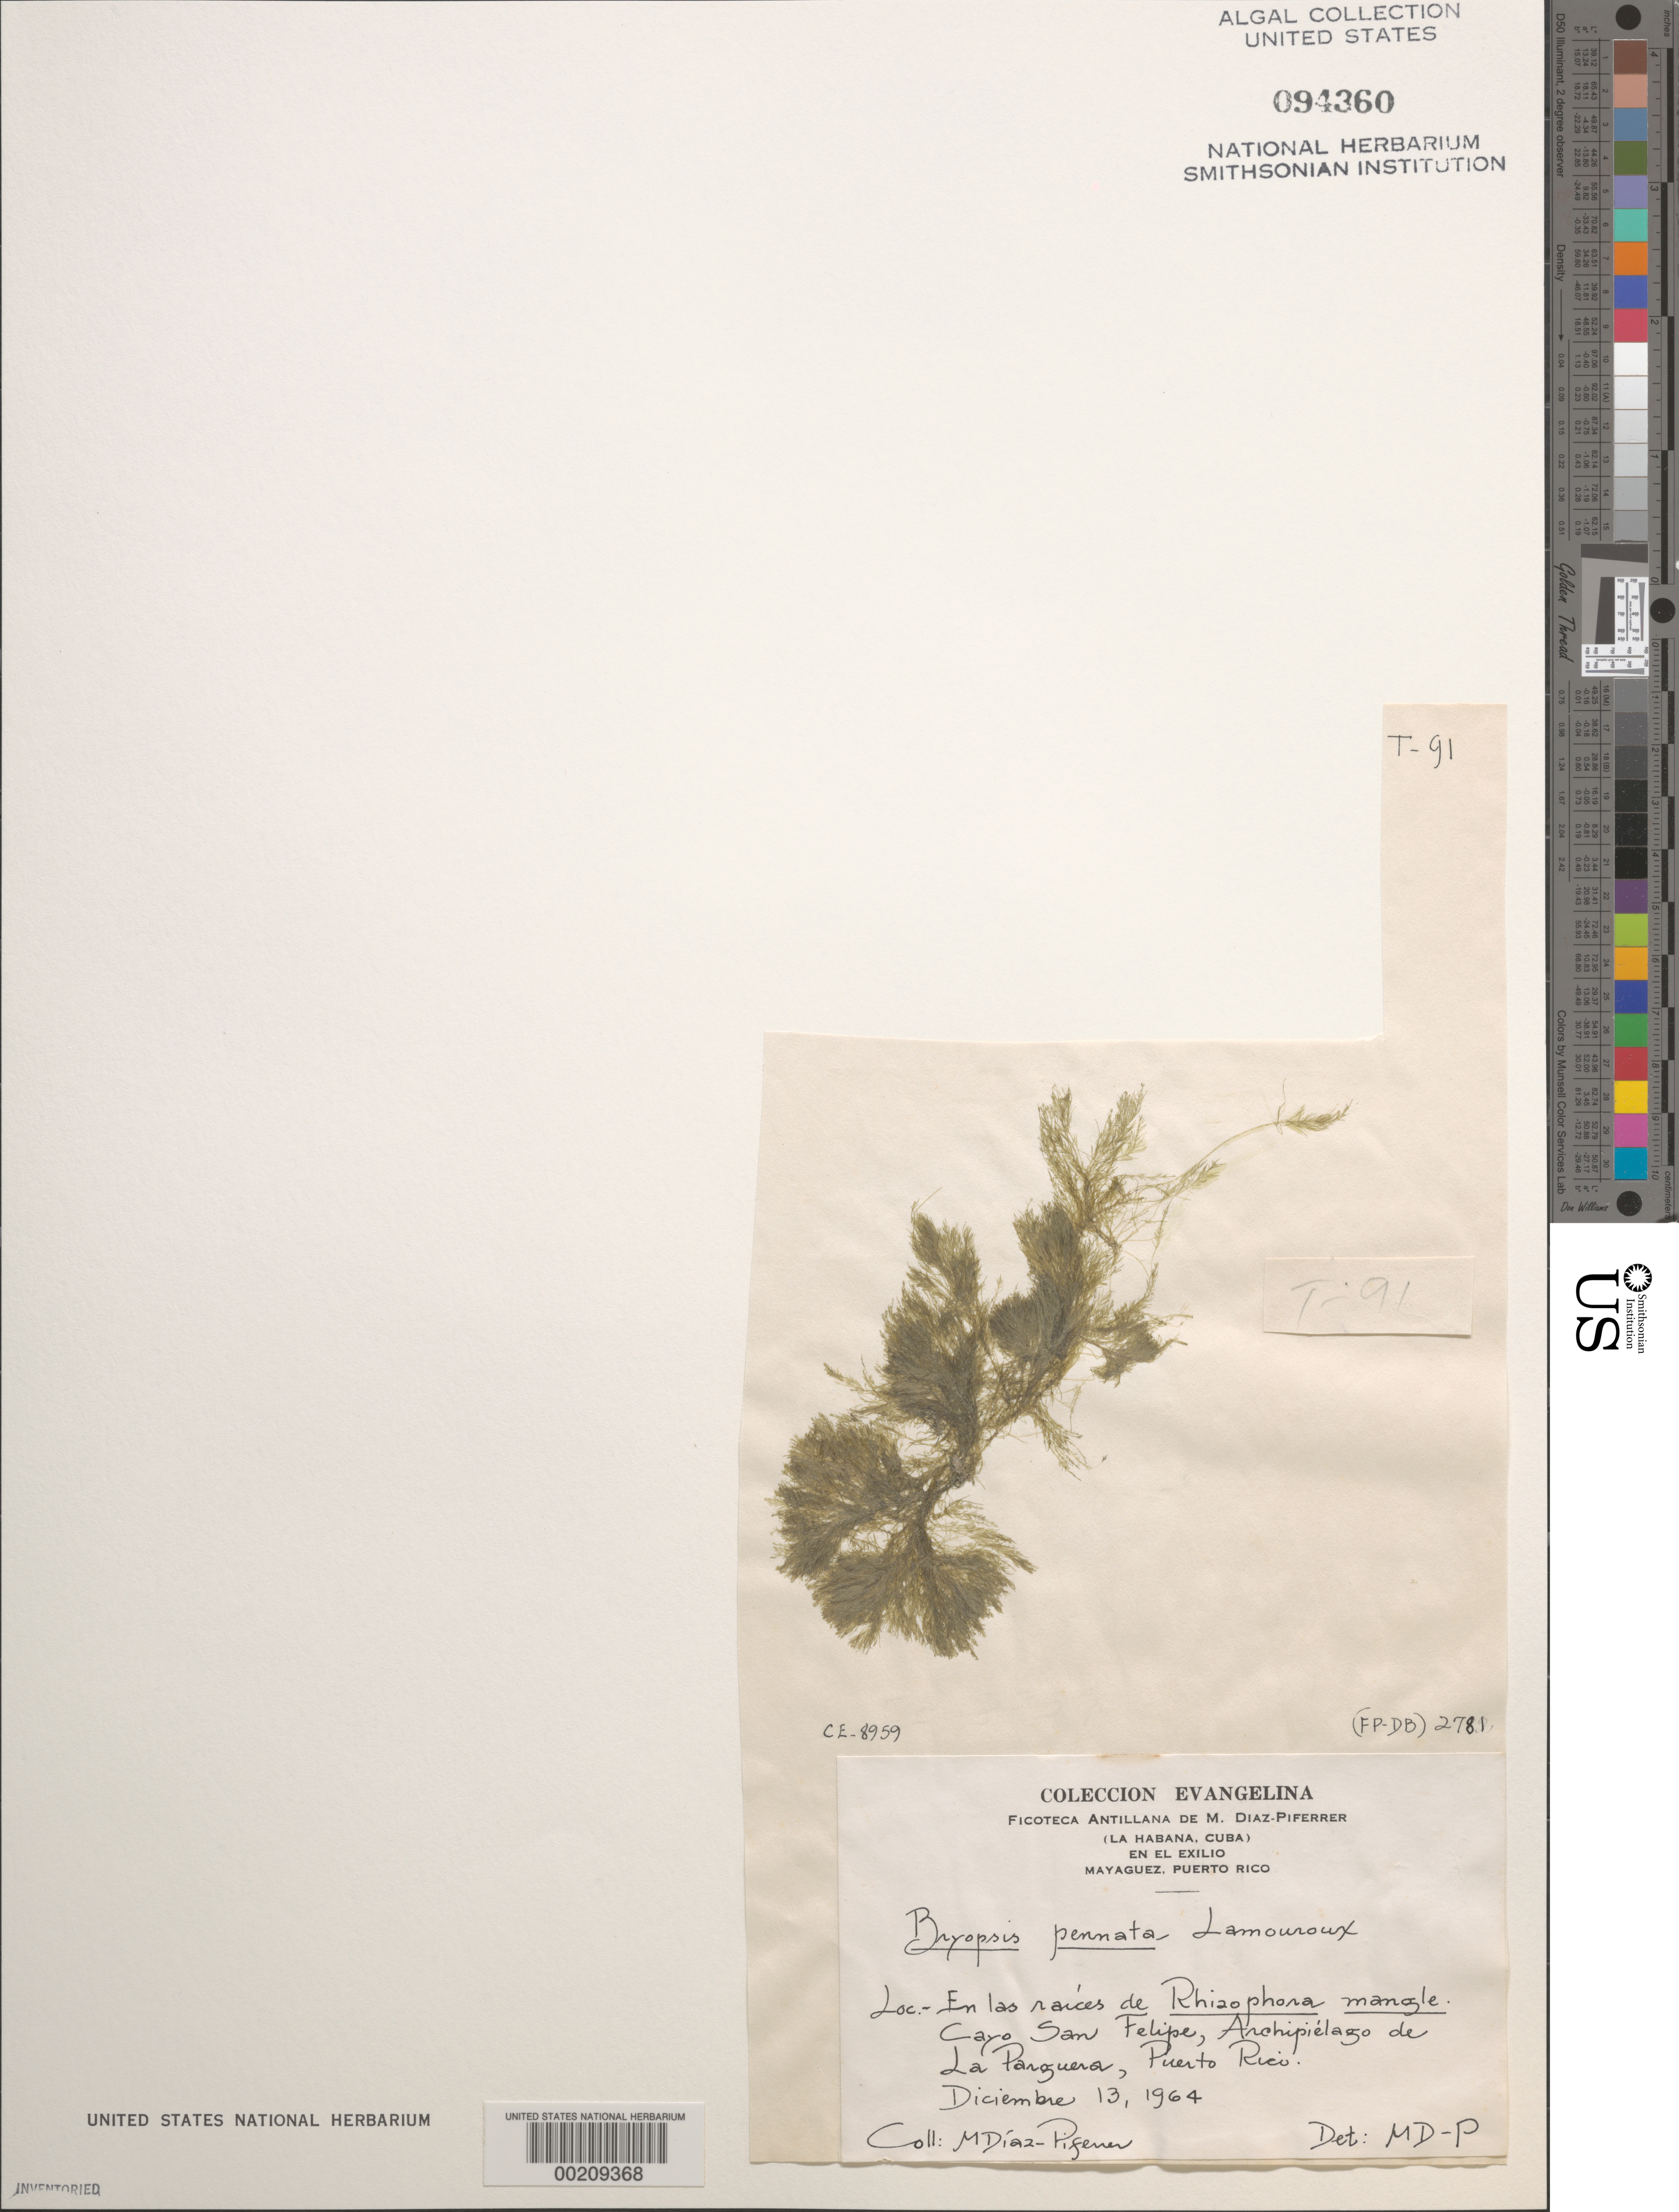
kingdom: Plantae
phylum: Chlorophyta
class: Ulvophyceae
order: Bryopsidales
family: Bryopsidaceae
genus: Bryopsis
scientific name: Bryopsis pennata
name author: J.V.Lamouroux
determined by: Diaz-Piferrer, M.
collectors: M. Diaz-Piferrer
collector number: (FP-DB) 2781 & CE 8959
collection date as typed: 13 Dec 1964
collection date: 1964-12-13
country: Puerto Rico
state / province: Lajas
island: Cayo San Felipe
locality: La Parguera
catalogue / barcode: US 94360